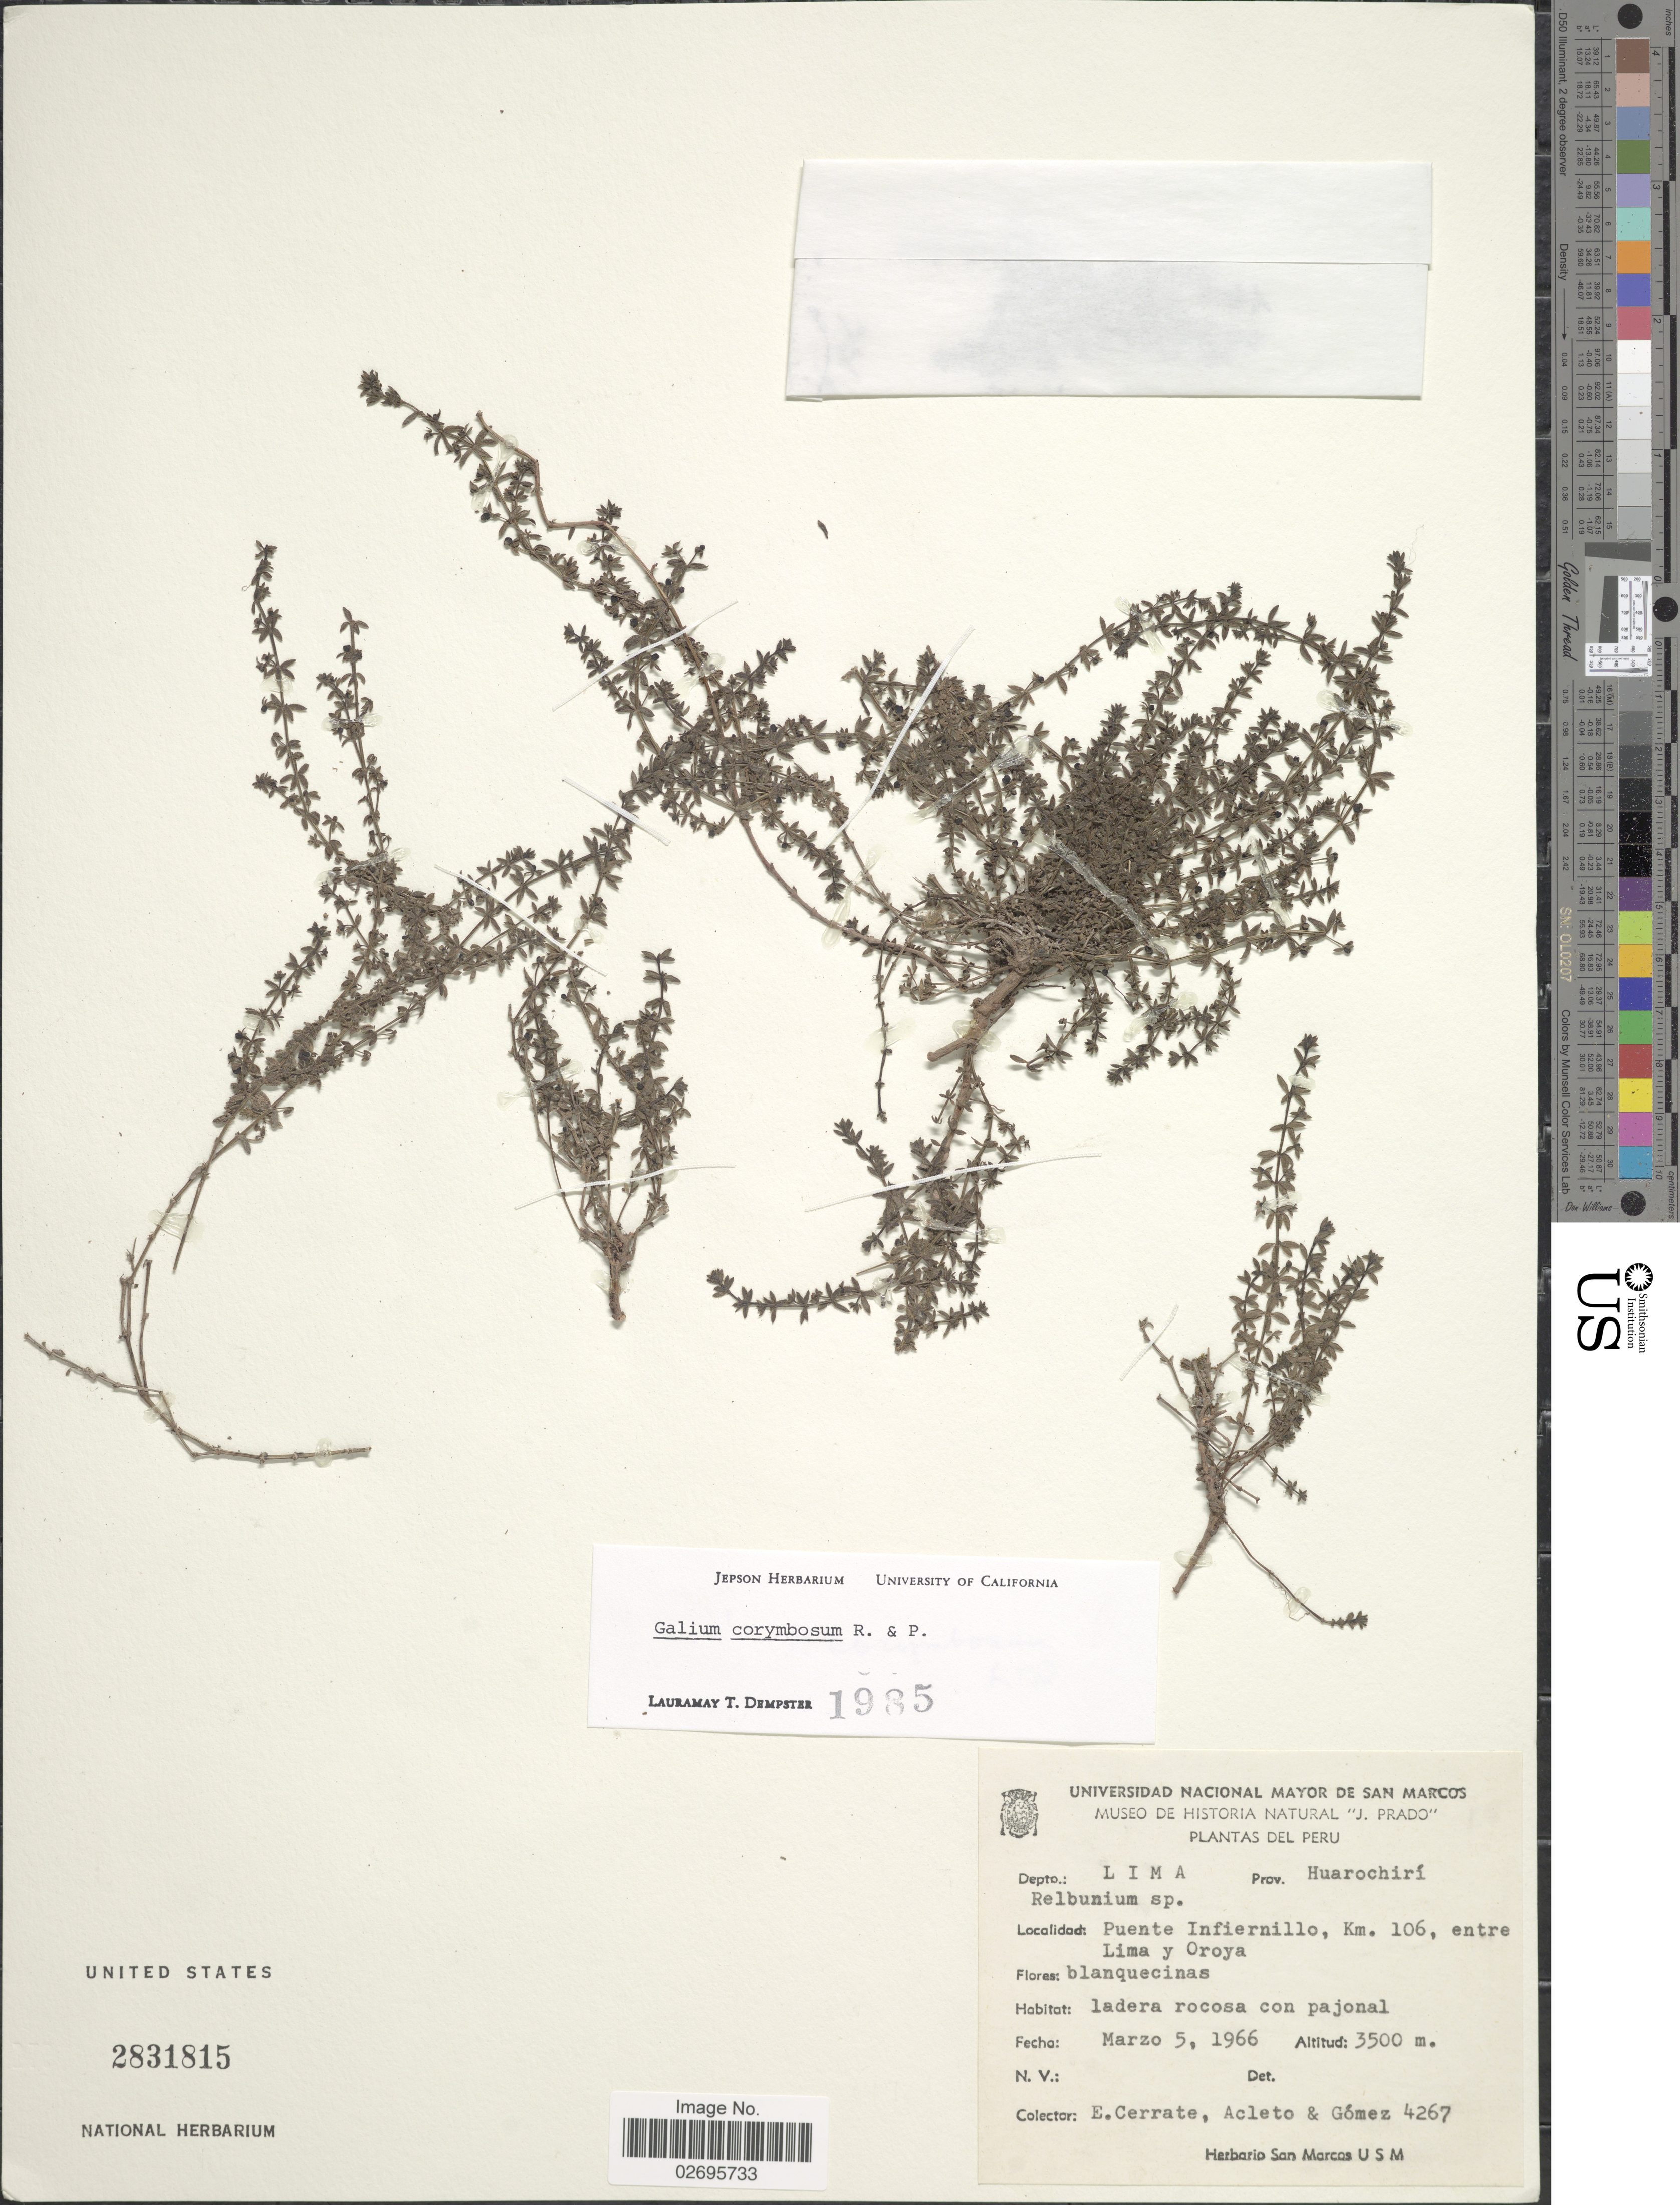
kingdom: Plantae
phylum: Tracheophyta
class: Magnoliopsida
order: Gentianales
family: Rubiaceae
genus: Galium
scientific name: Galium corymbosum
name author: Ruiz & Pav.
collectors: E. Cerrate, Acleto & Gomez, --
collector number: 4267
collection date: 1966-03-05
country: Peru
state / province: Lima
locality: Depto. Lima, Prov. Huarochiri, Puente Infiernillo, Km. 106, entre Lima y Oroya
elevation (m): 3500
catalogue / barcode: US 2831815